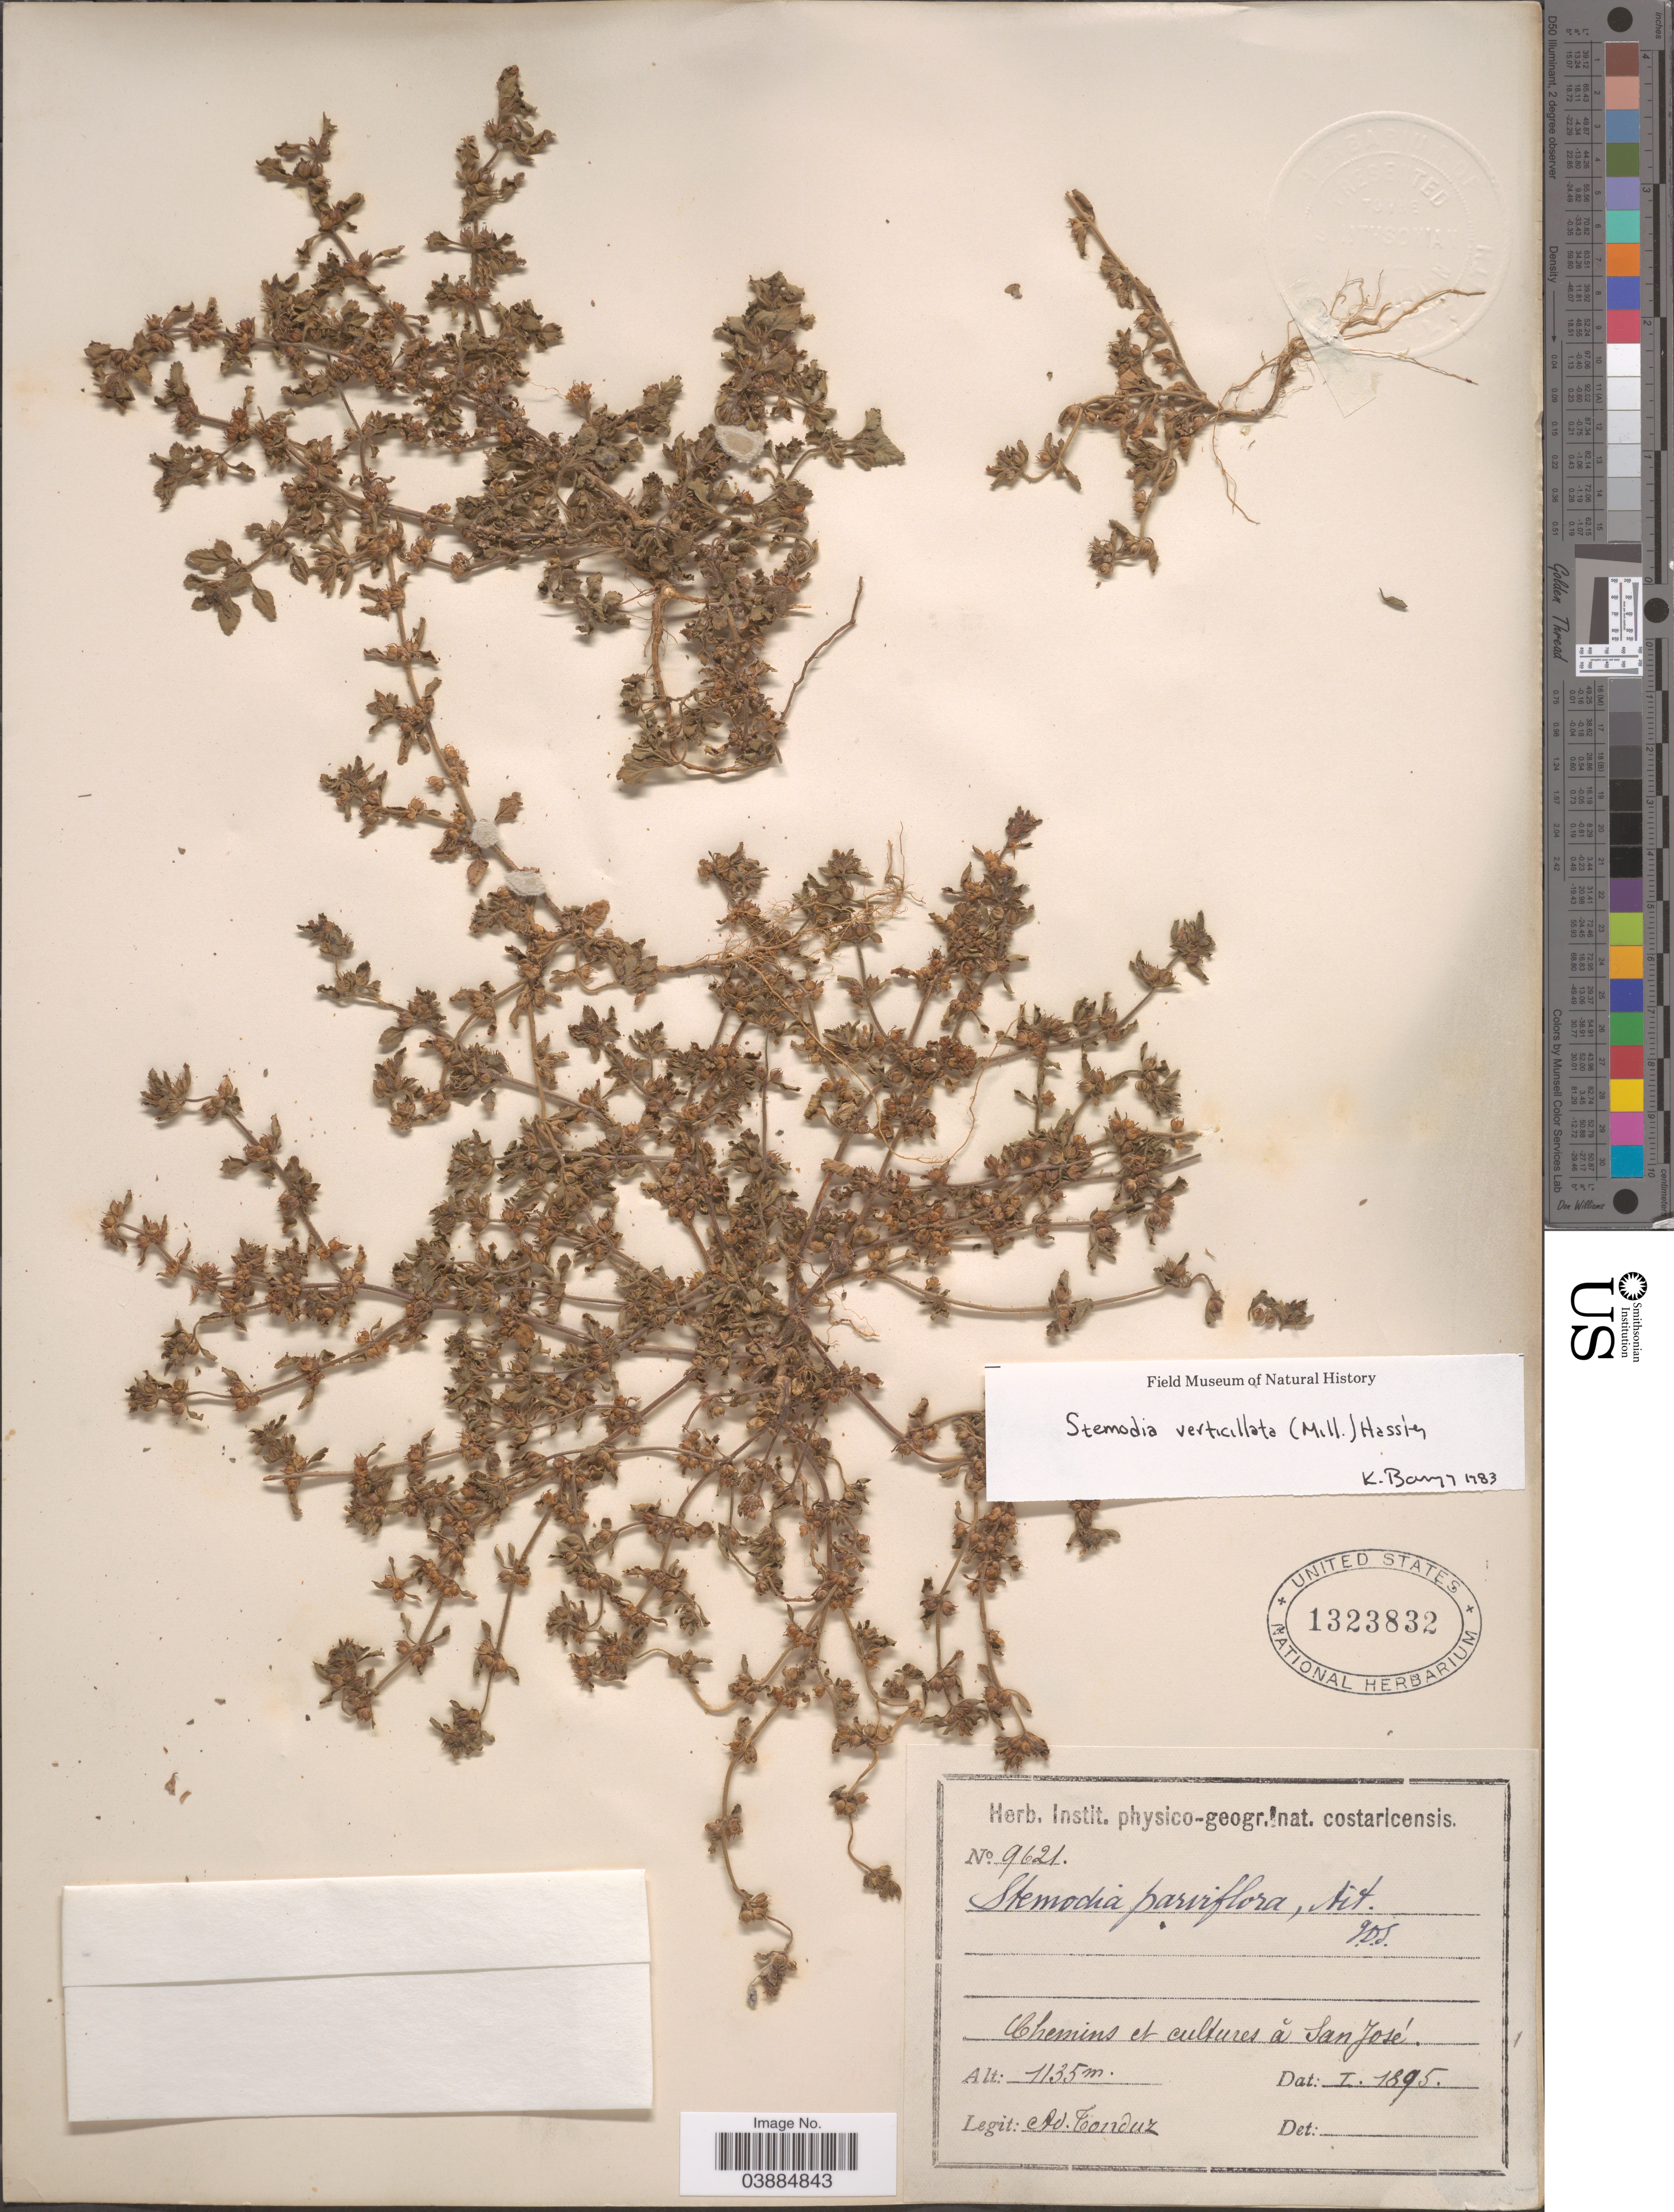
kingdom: Plantae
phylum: Tracheophyta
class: Magnoliopsida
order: Lamiales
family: Plantaginaceae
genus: Stemodia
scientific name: Stemodia verticillata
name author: (Mill.) Hassl.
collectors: A. Tonduz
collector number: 9621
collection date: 1895-01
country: Costa Rica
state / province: San José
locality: Chemins et cultures ă San José.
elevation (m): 1135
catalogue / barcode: US 1323832